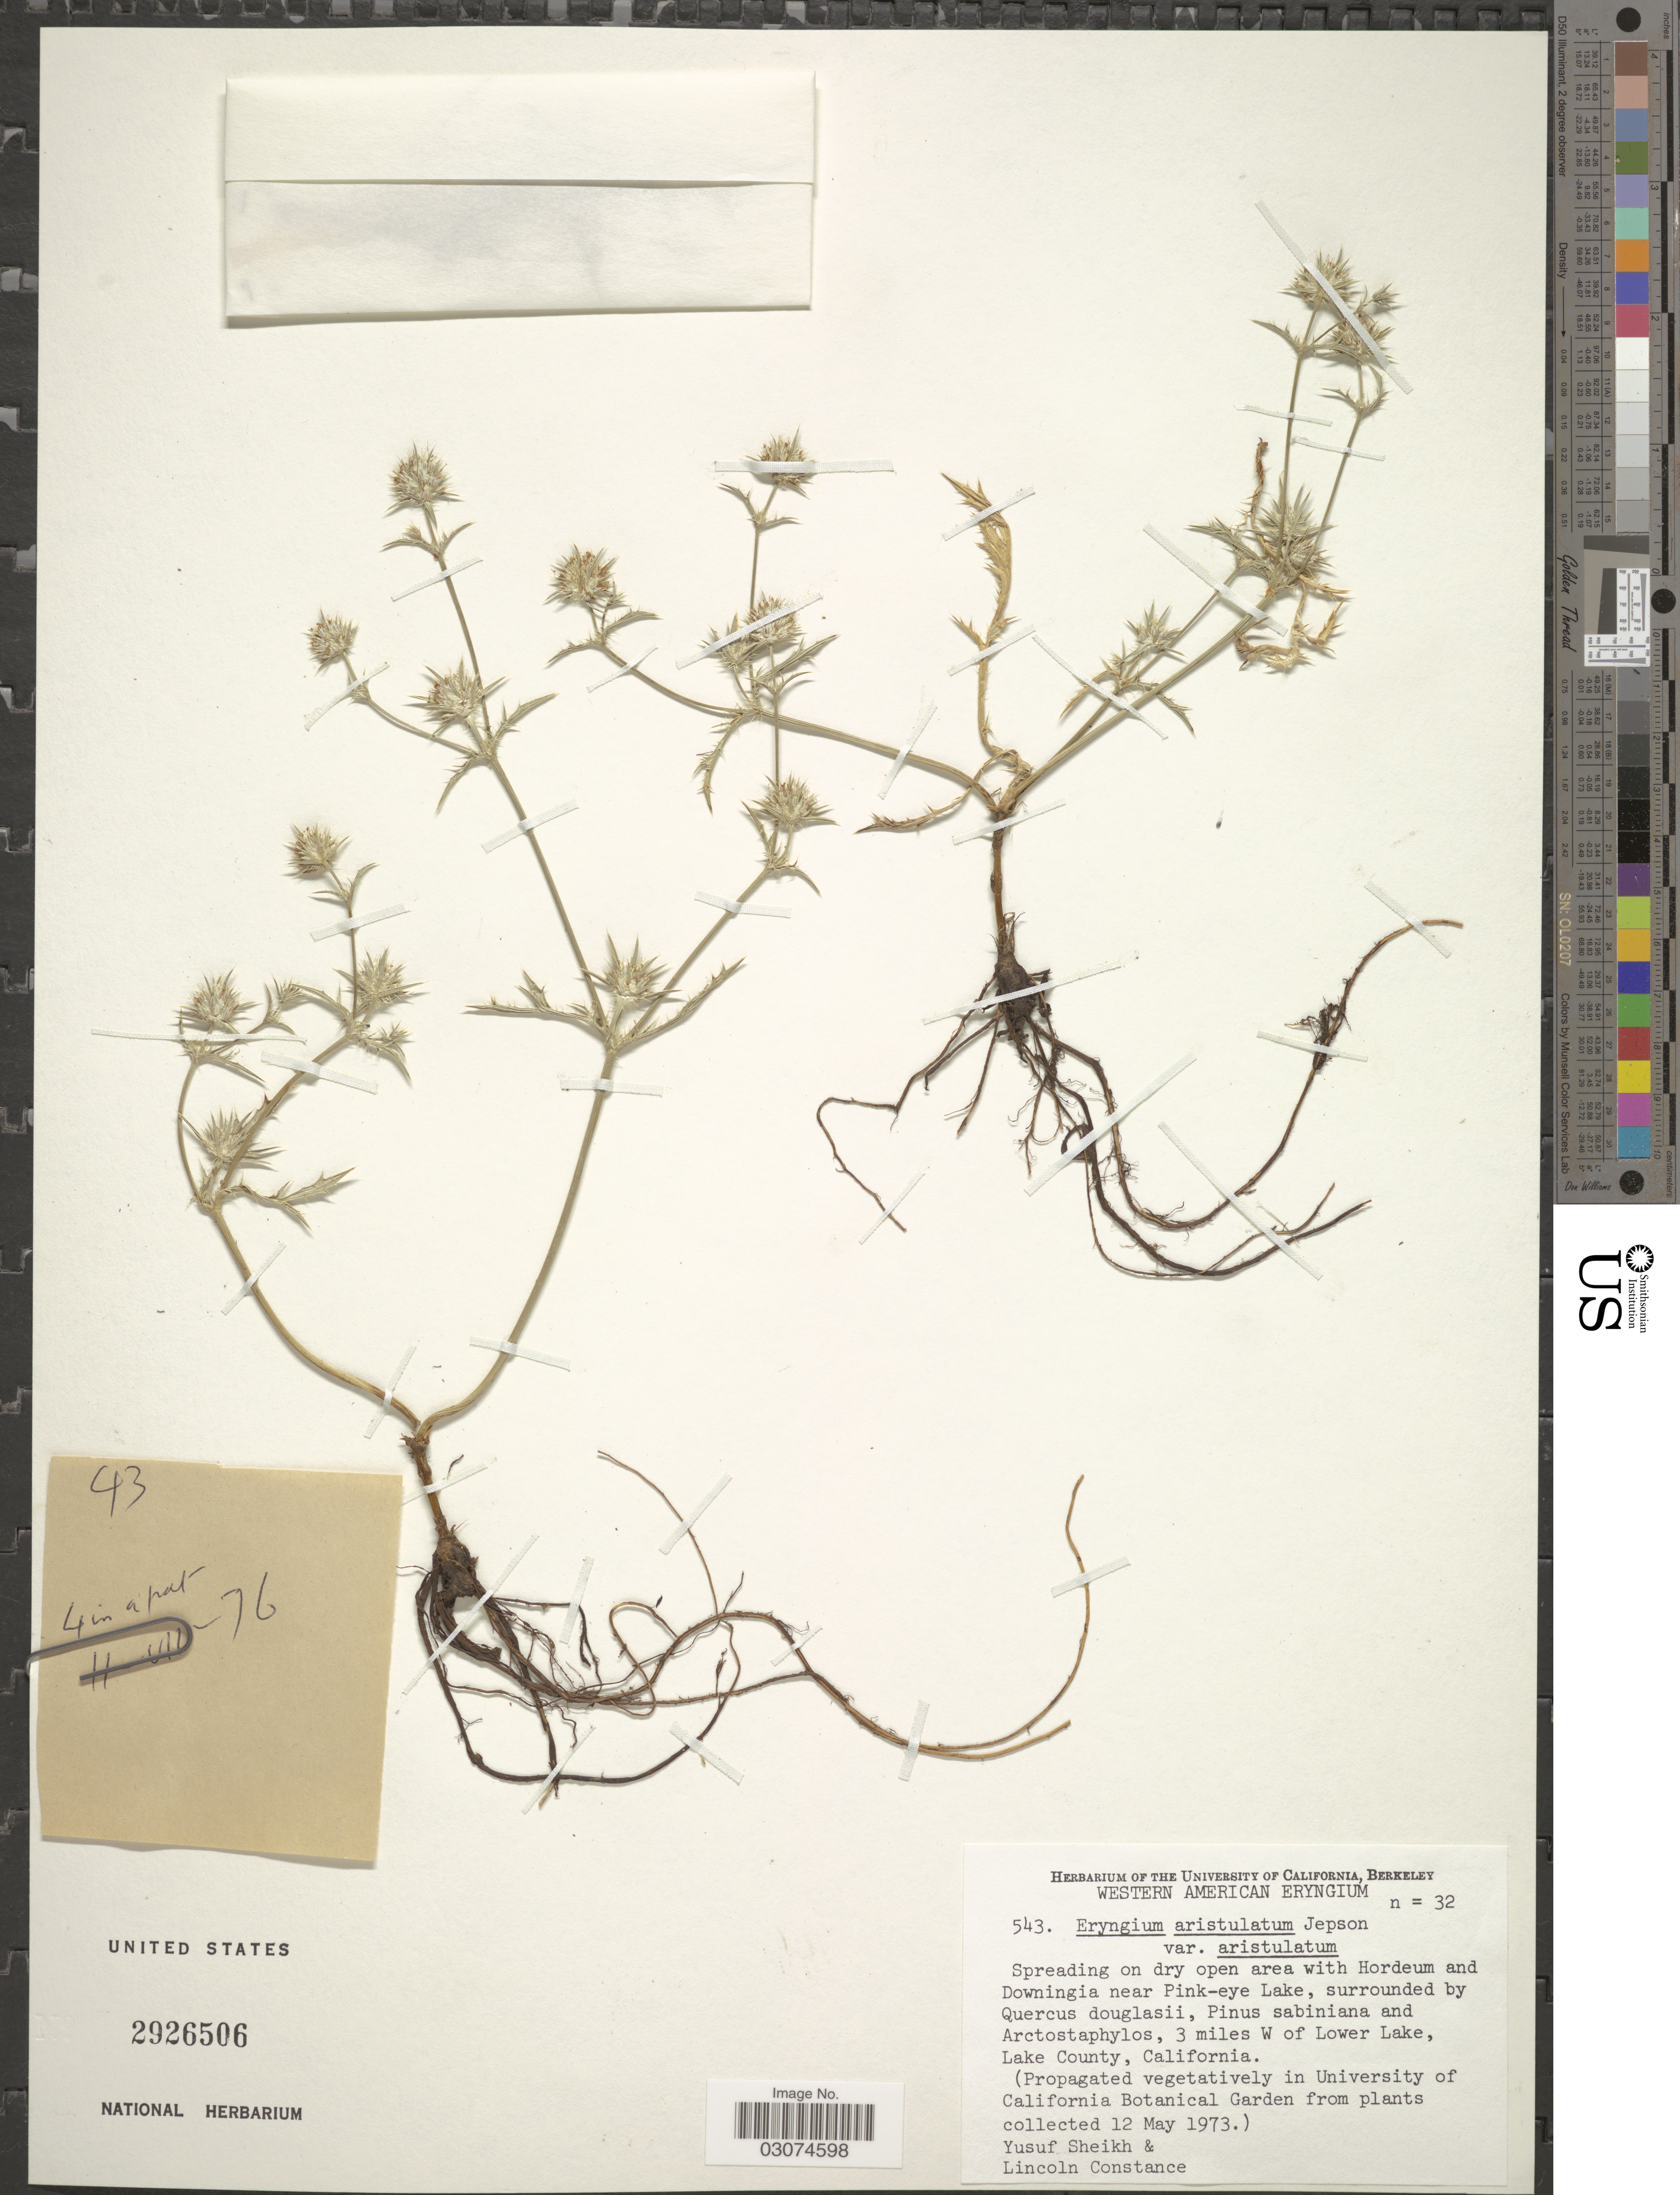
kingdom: Plantae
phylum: Tracheophyta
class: Magnoliopsida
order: Apiales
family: Apiaceae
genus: Eryngium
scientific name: Eryngium aristulatum var. aristulatum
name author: Jeps.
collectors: Y. Sheikh & L. Constance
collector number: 543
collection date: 1973-05-12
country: United States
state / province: California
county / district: Lake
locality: Near Pink-eye Lake, 3 miles W of Lower Lake, Lake County.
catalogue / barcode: US 2926506